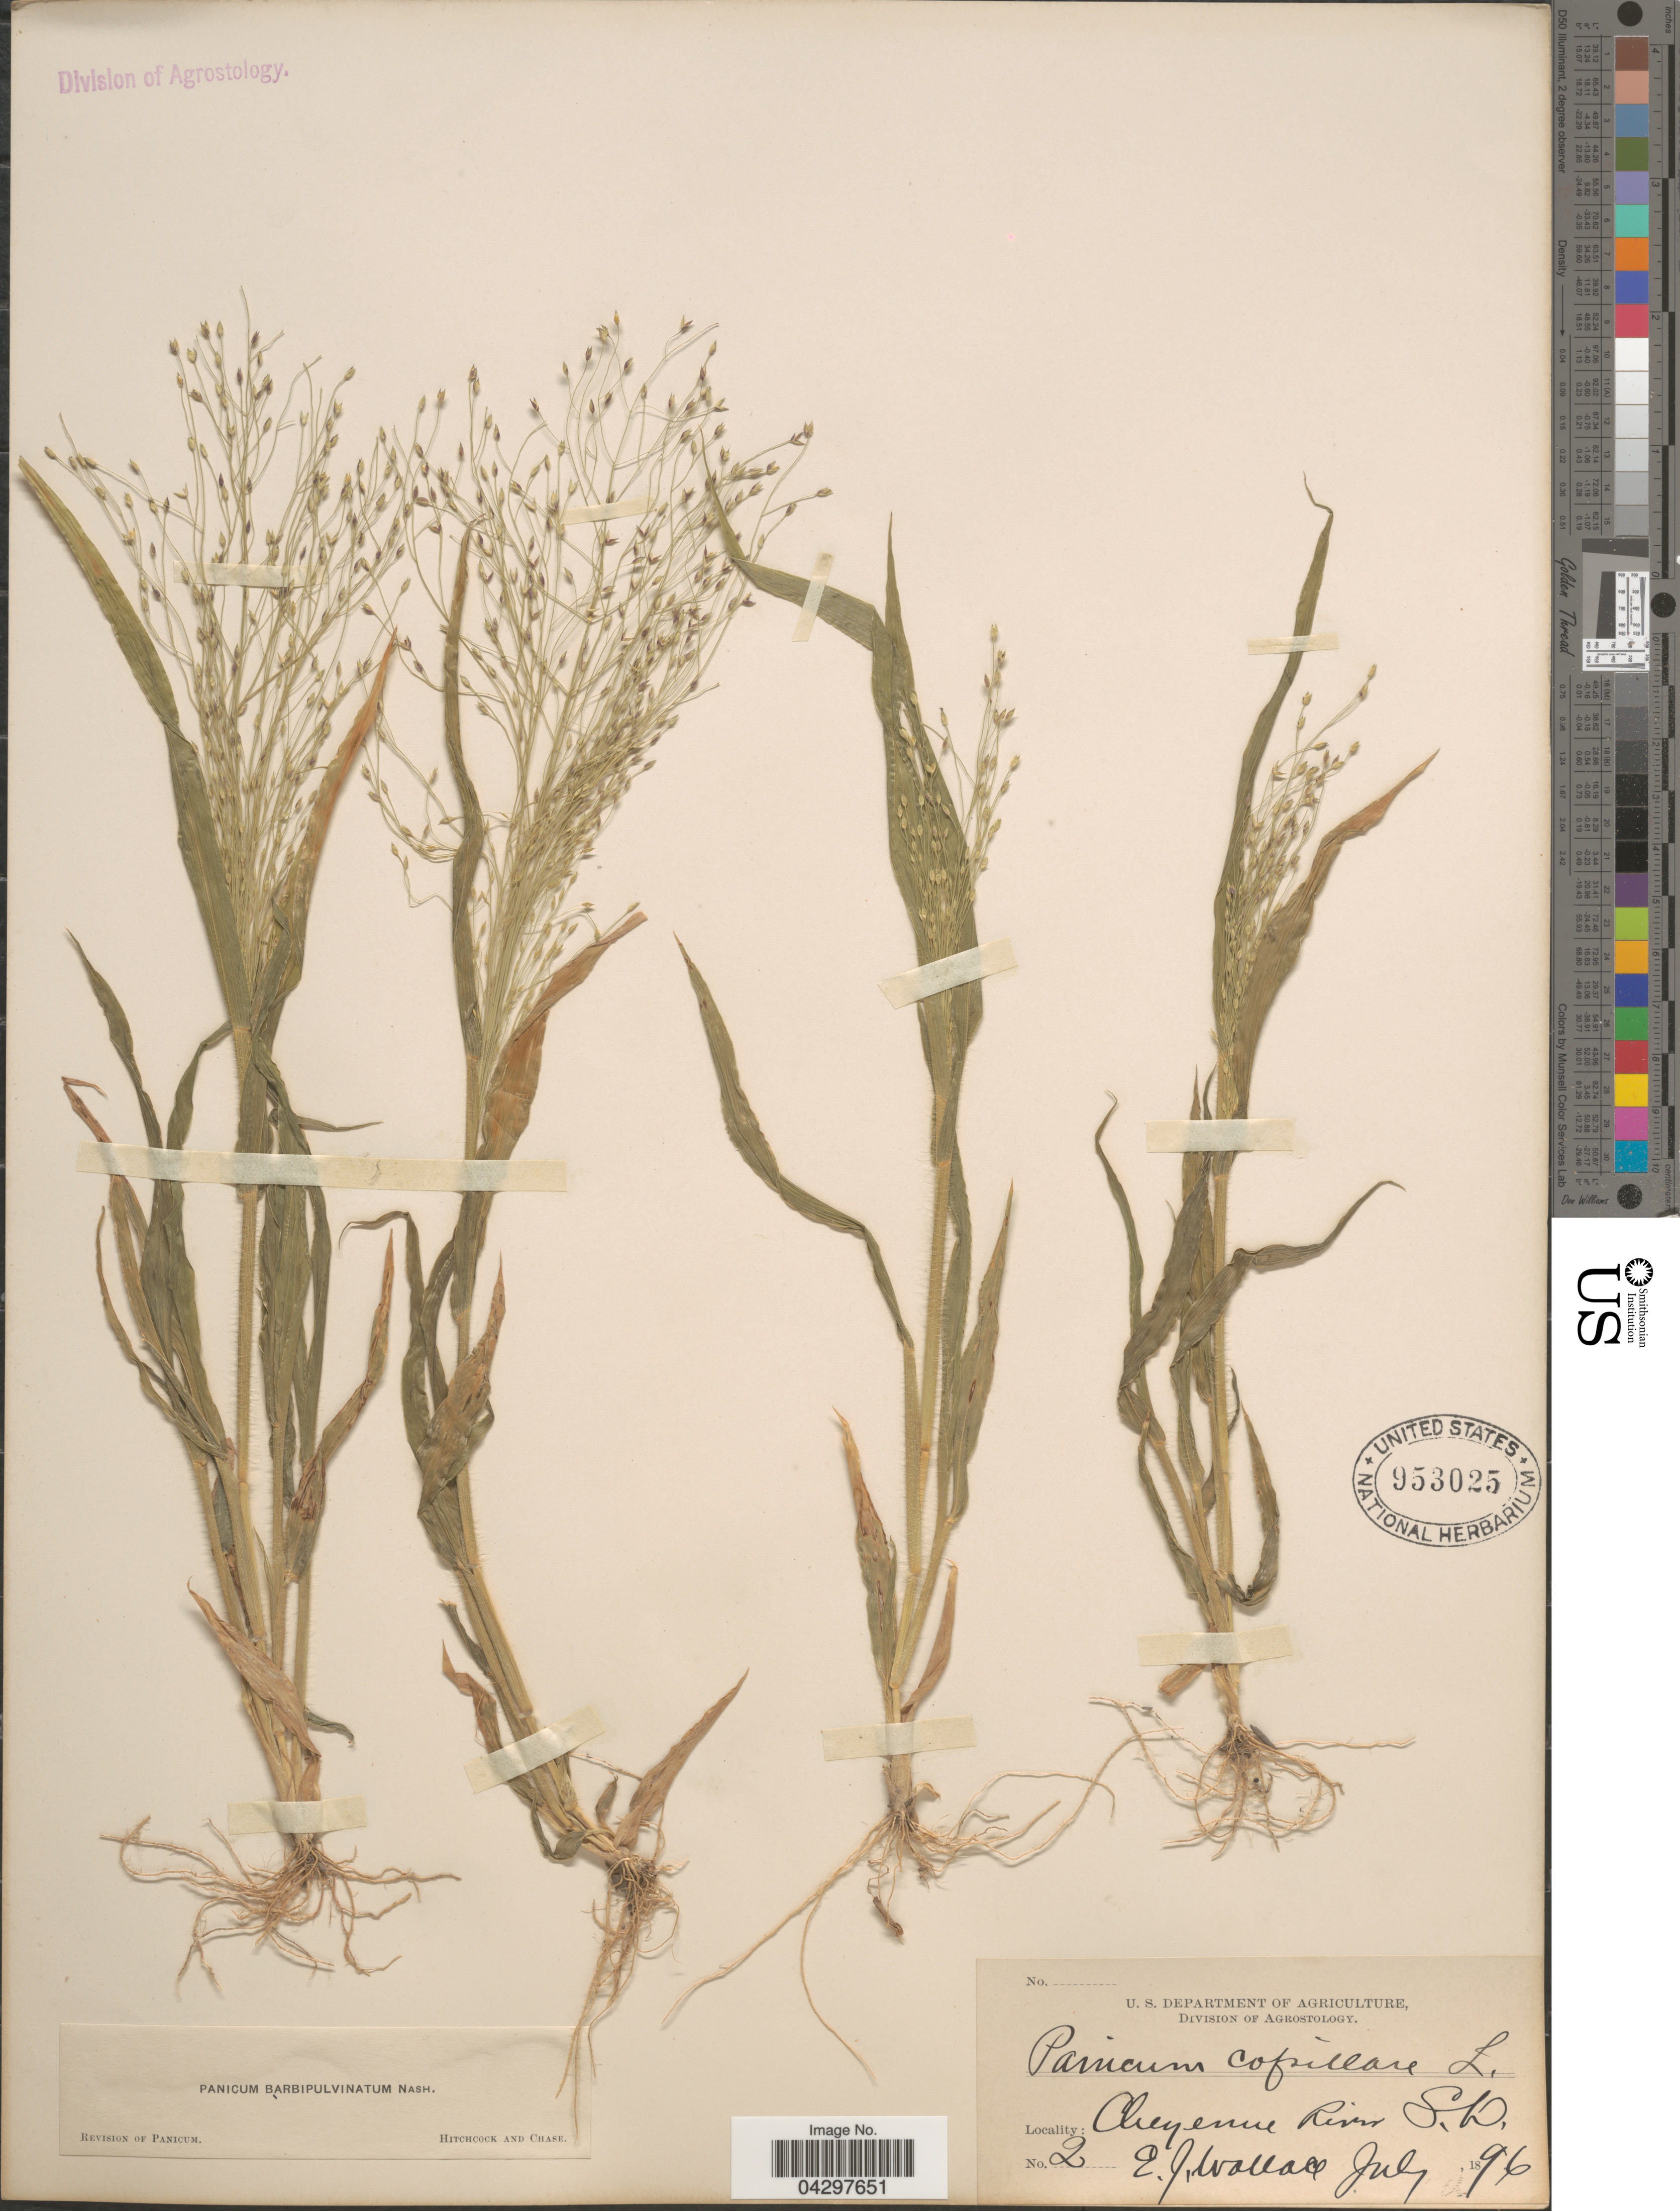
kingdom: Plantae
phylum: Tracheophyta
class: Liliopsida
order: Poales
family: Poaceae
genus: Panicum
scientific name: Panicum capillare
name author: L.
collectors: E. J. Wallace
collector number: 2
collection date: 1896-07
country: United States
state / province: South Dakota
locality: Cheyenne River.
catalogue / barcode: US 953025